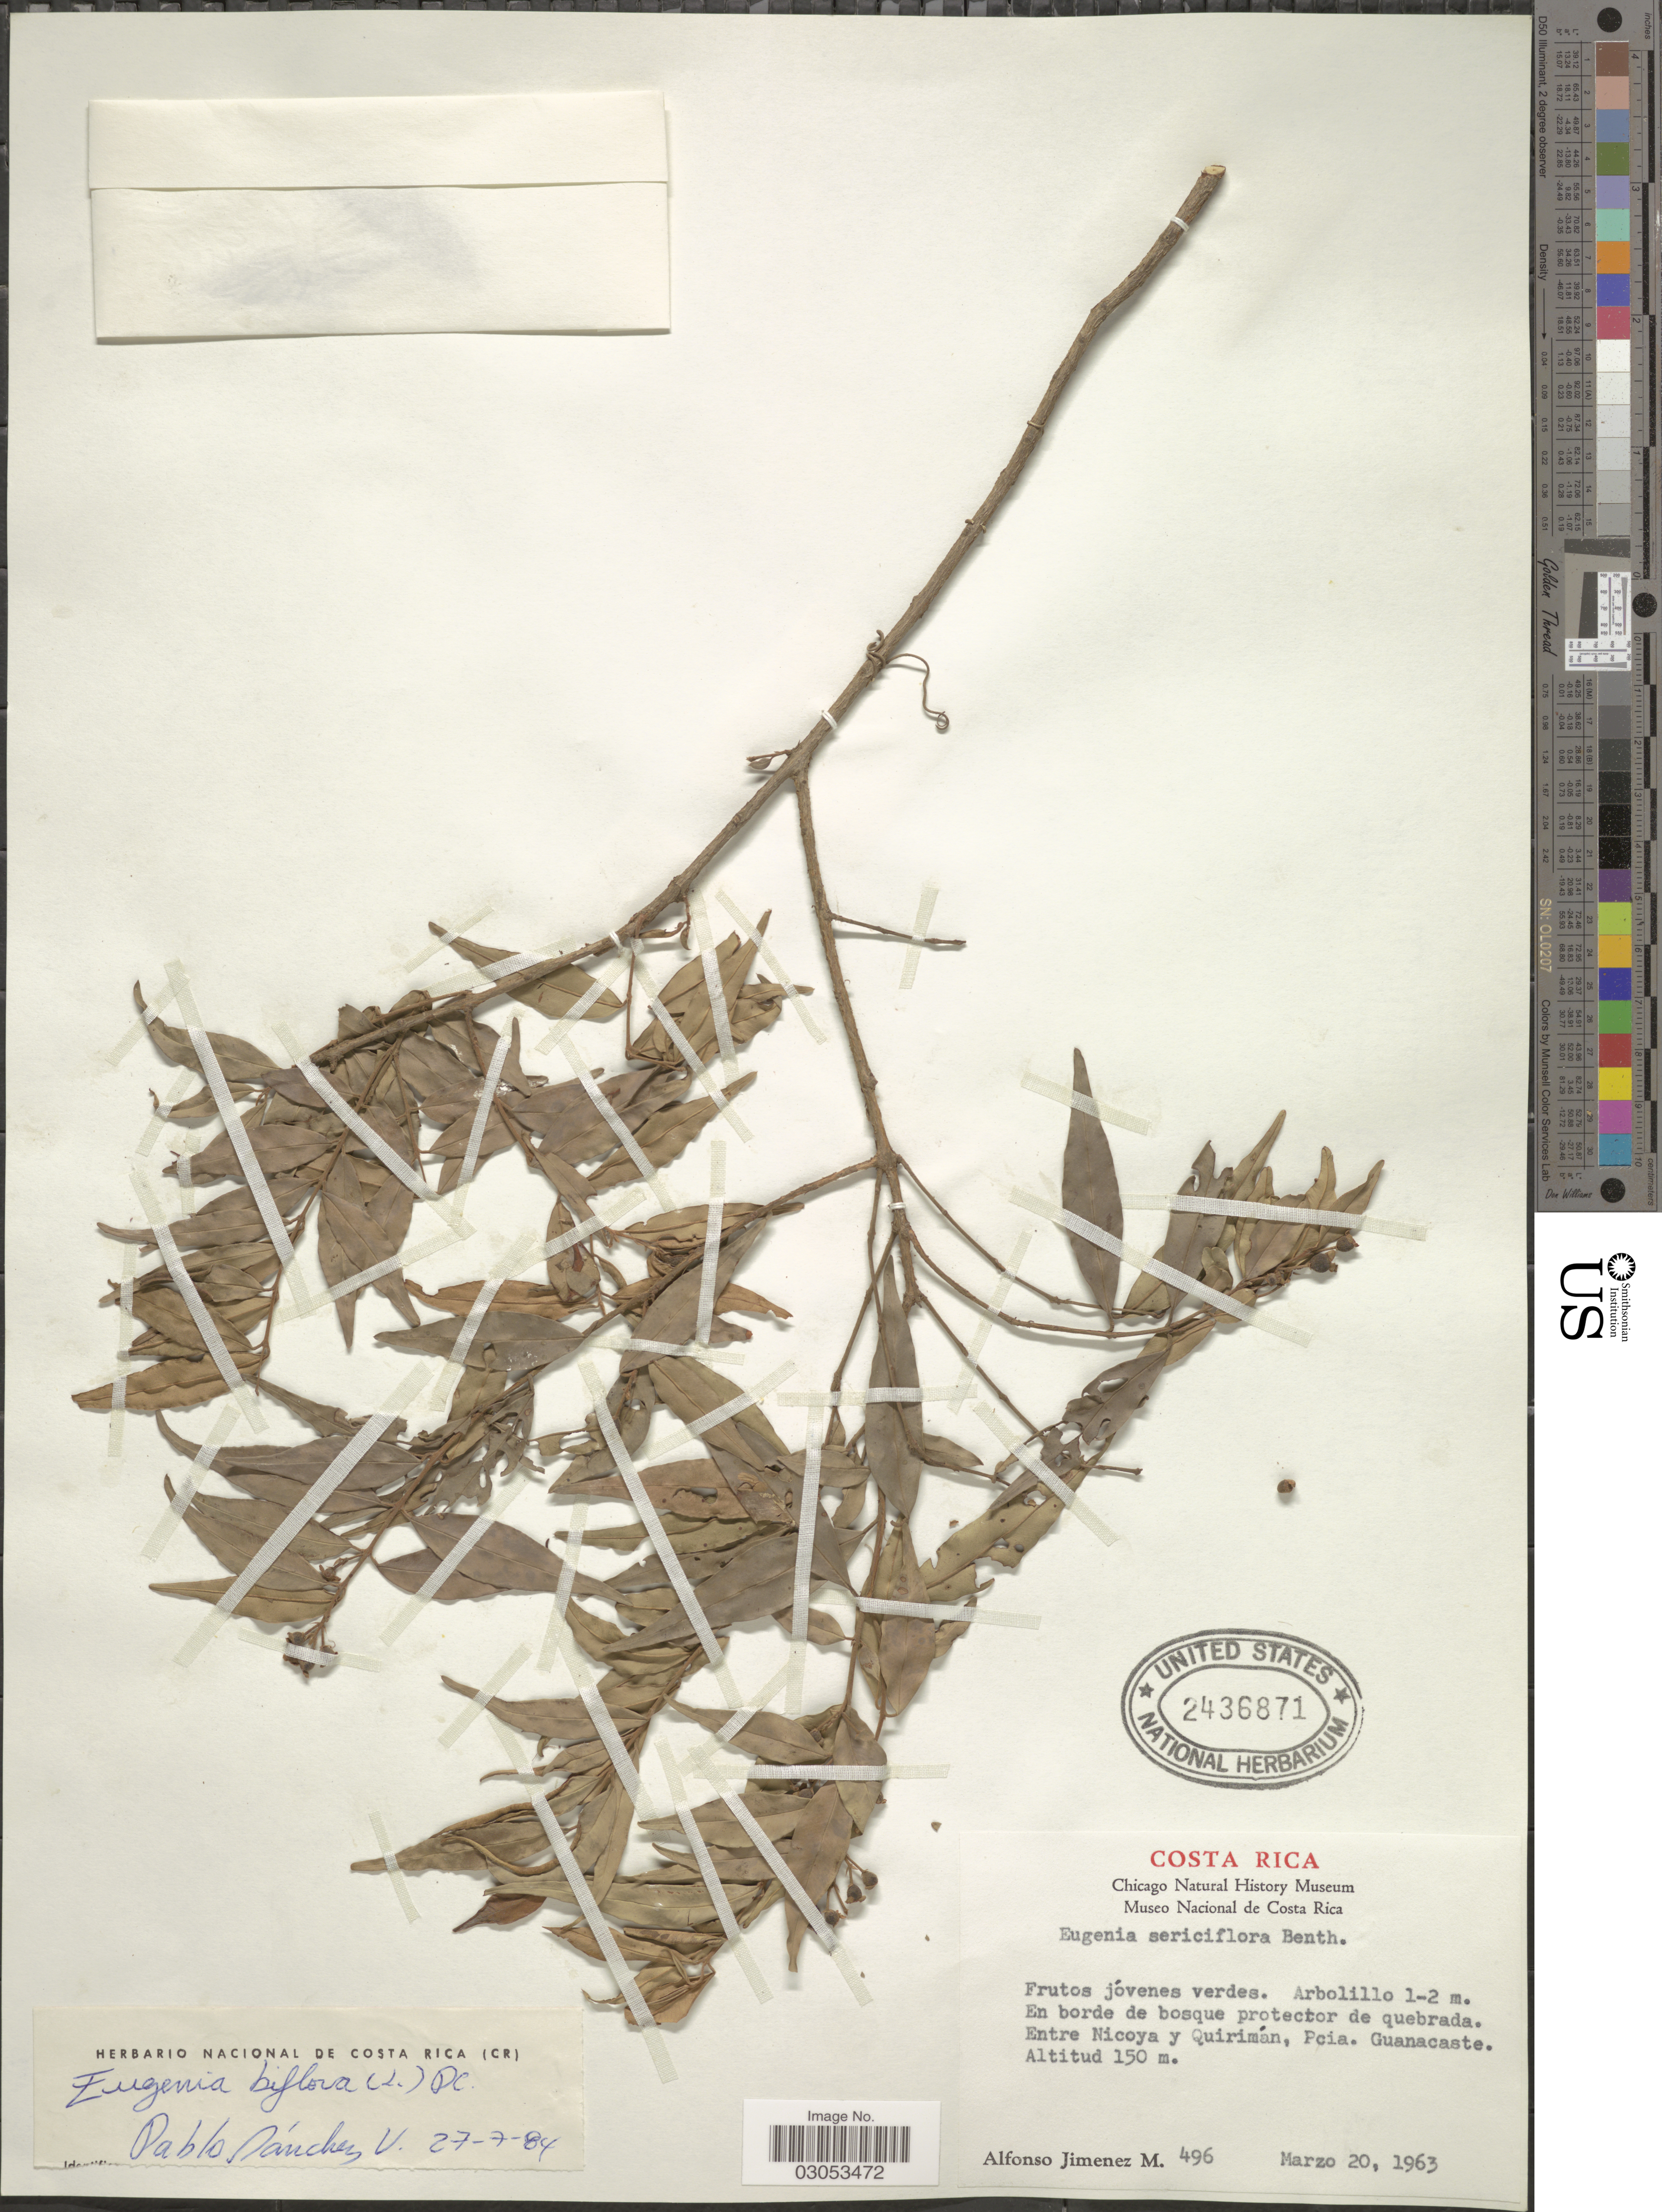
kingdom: Plantae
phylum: Tracheophyta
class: Magnoliopsida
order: Myrtales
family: Myrtaceae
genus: Eugenia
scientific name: Eugenia biflora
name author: (L.) DC.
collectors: A. Jimenez M.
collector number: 496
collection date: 1963-03-20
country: Costa Rica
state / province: Guanacaste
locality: Entre Nicoya y Quirimán, Pcia. Guanacaste.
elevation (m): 150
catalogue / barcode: US 2436871